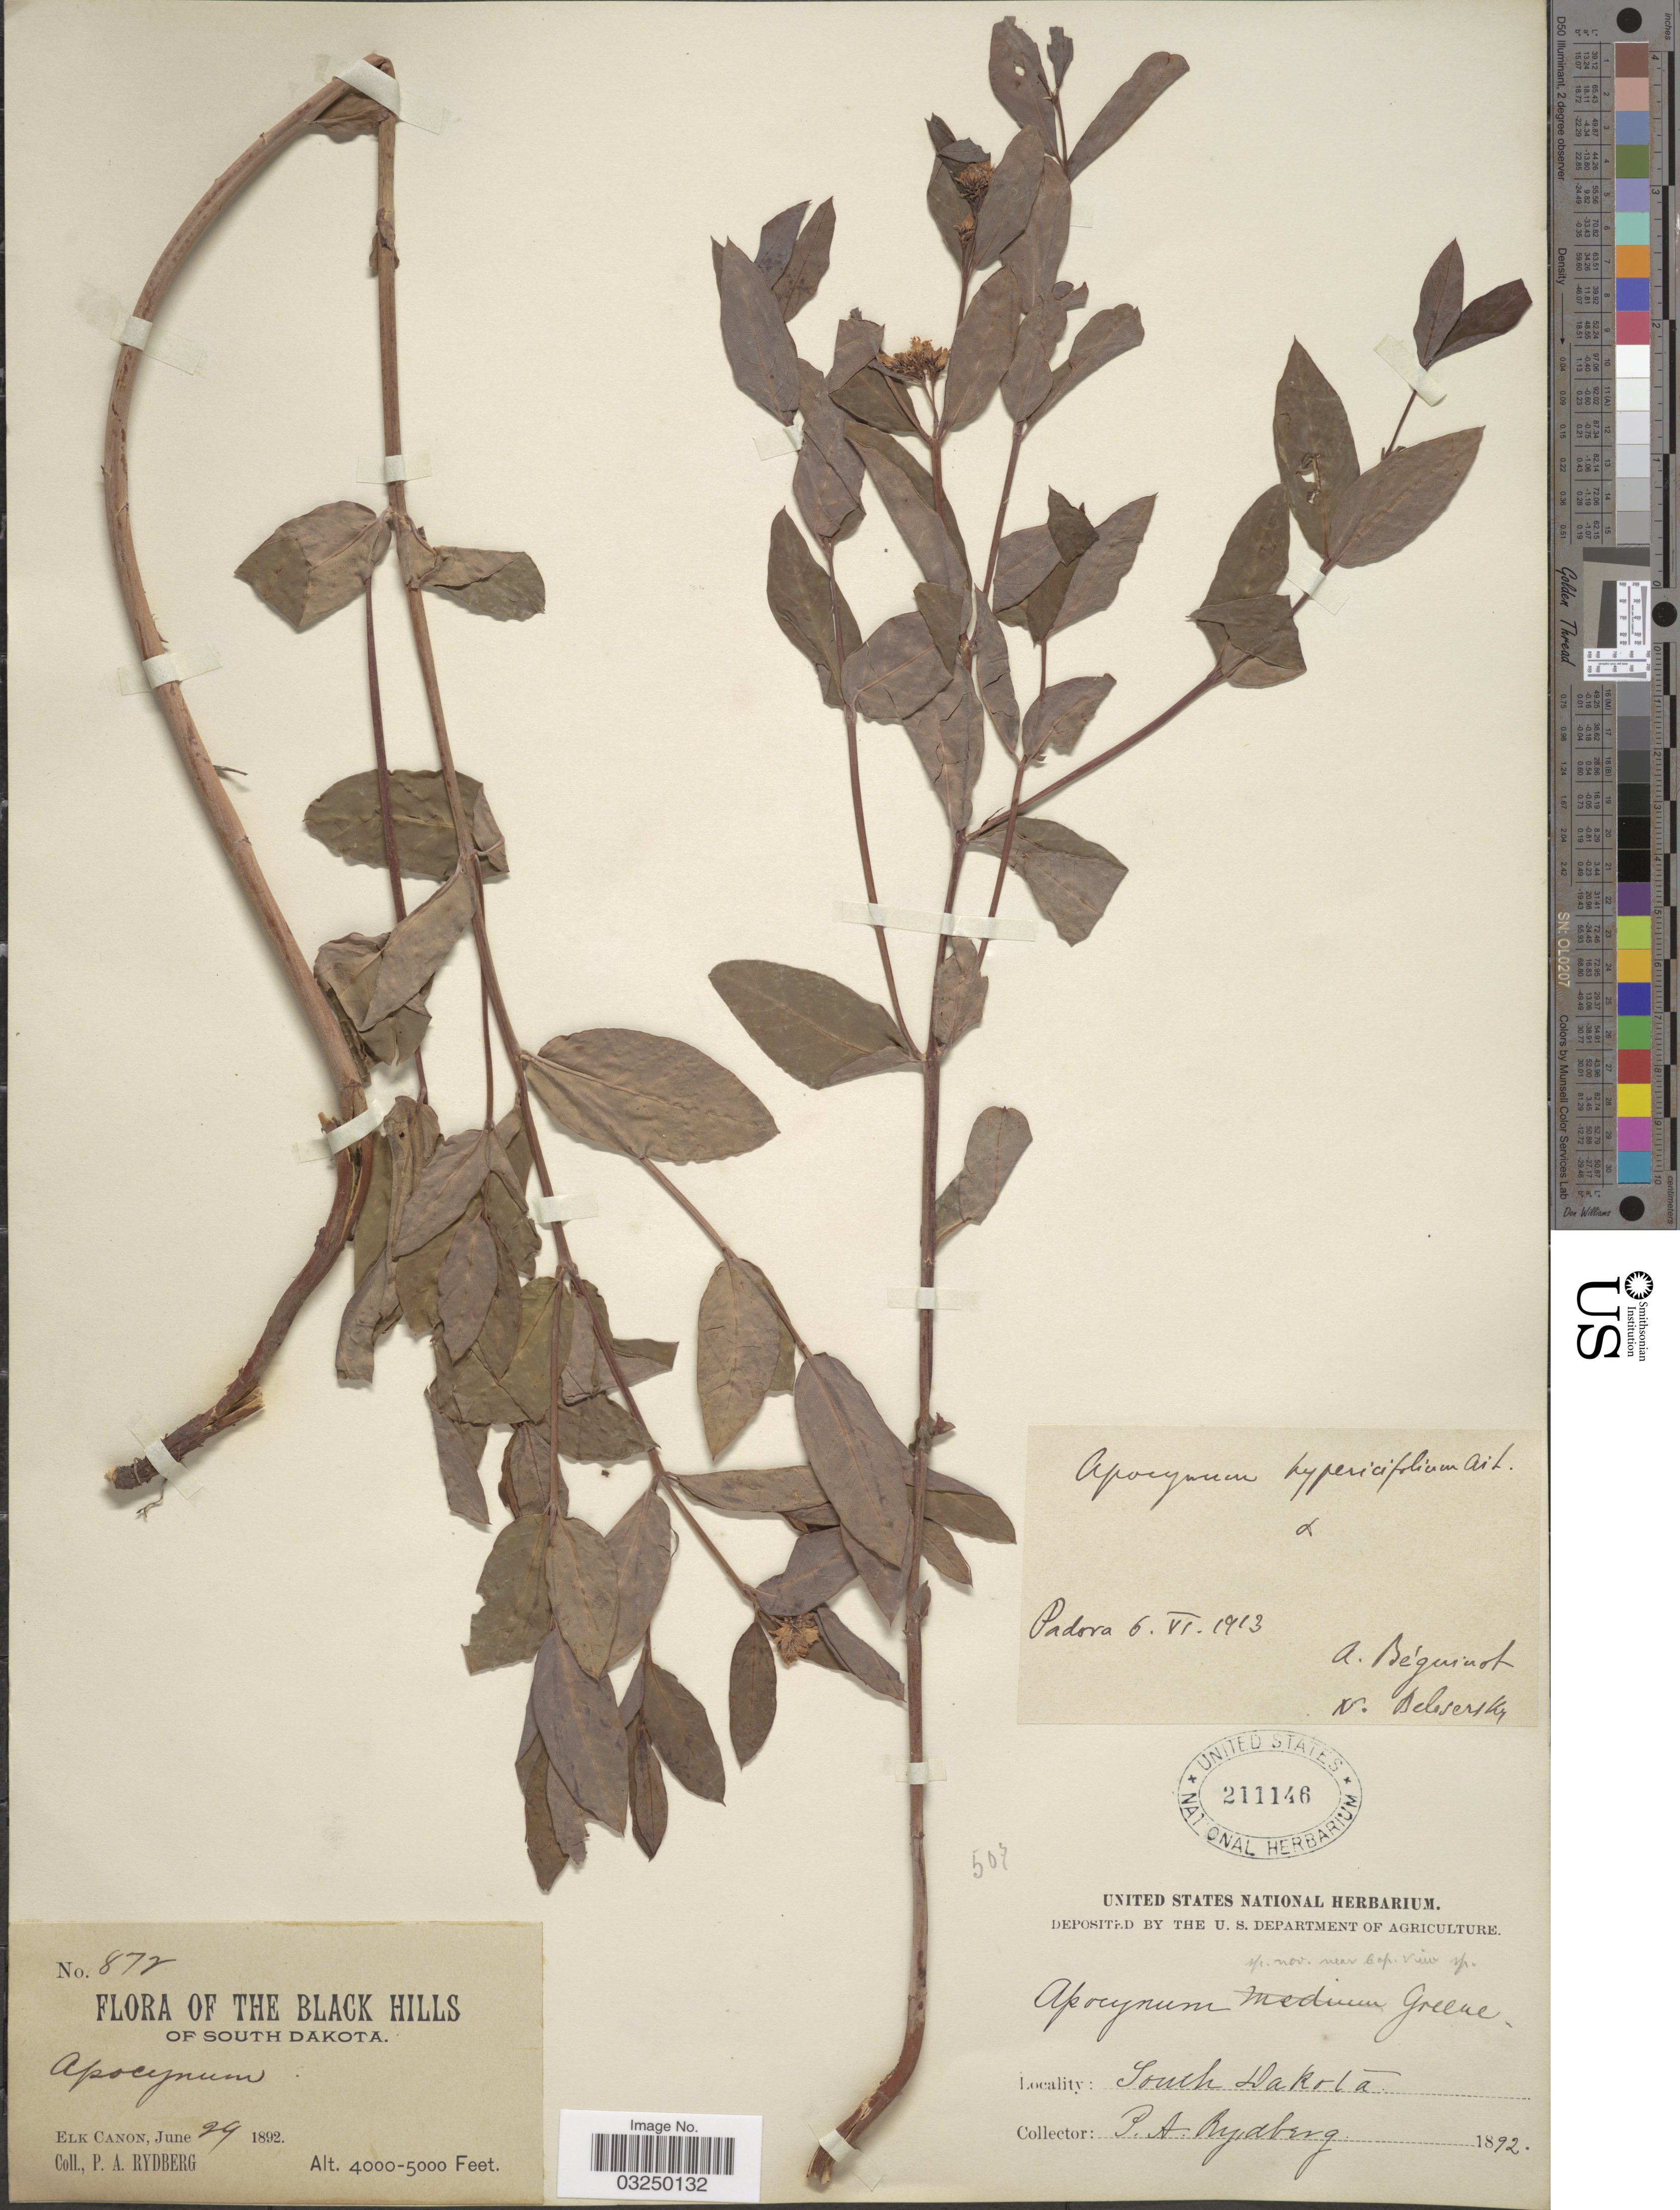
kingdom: Plantae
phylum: Tracheophyta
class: Magnoliopsida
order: Gentianales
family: Apocynaceae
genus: Apocynum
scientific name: Apocynum sibiricum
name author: Jacq.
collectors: P. A. Rydberg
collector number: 872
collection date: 1892-06-29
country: United States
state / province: South Dakota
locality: The Black Hills. Elk Canon.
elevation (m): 1219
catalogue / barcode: US 211146